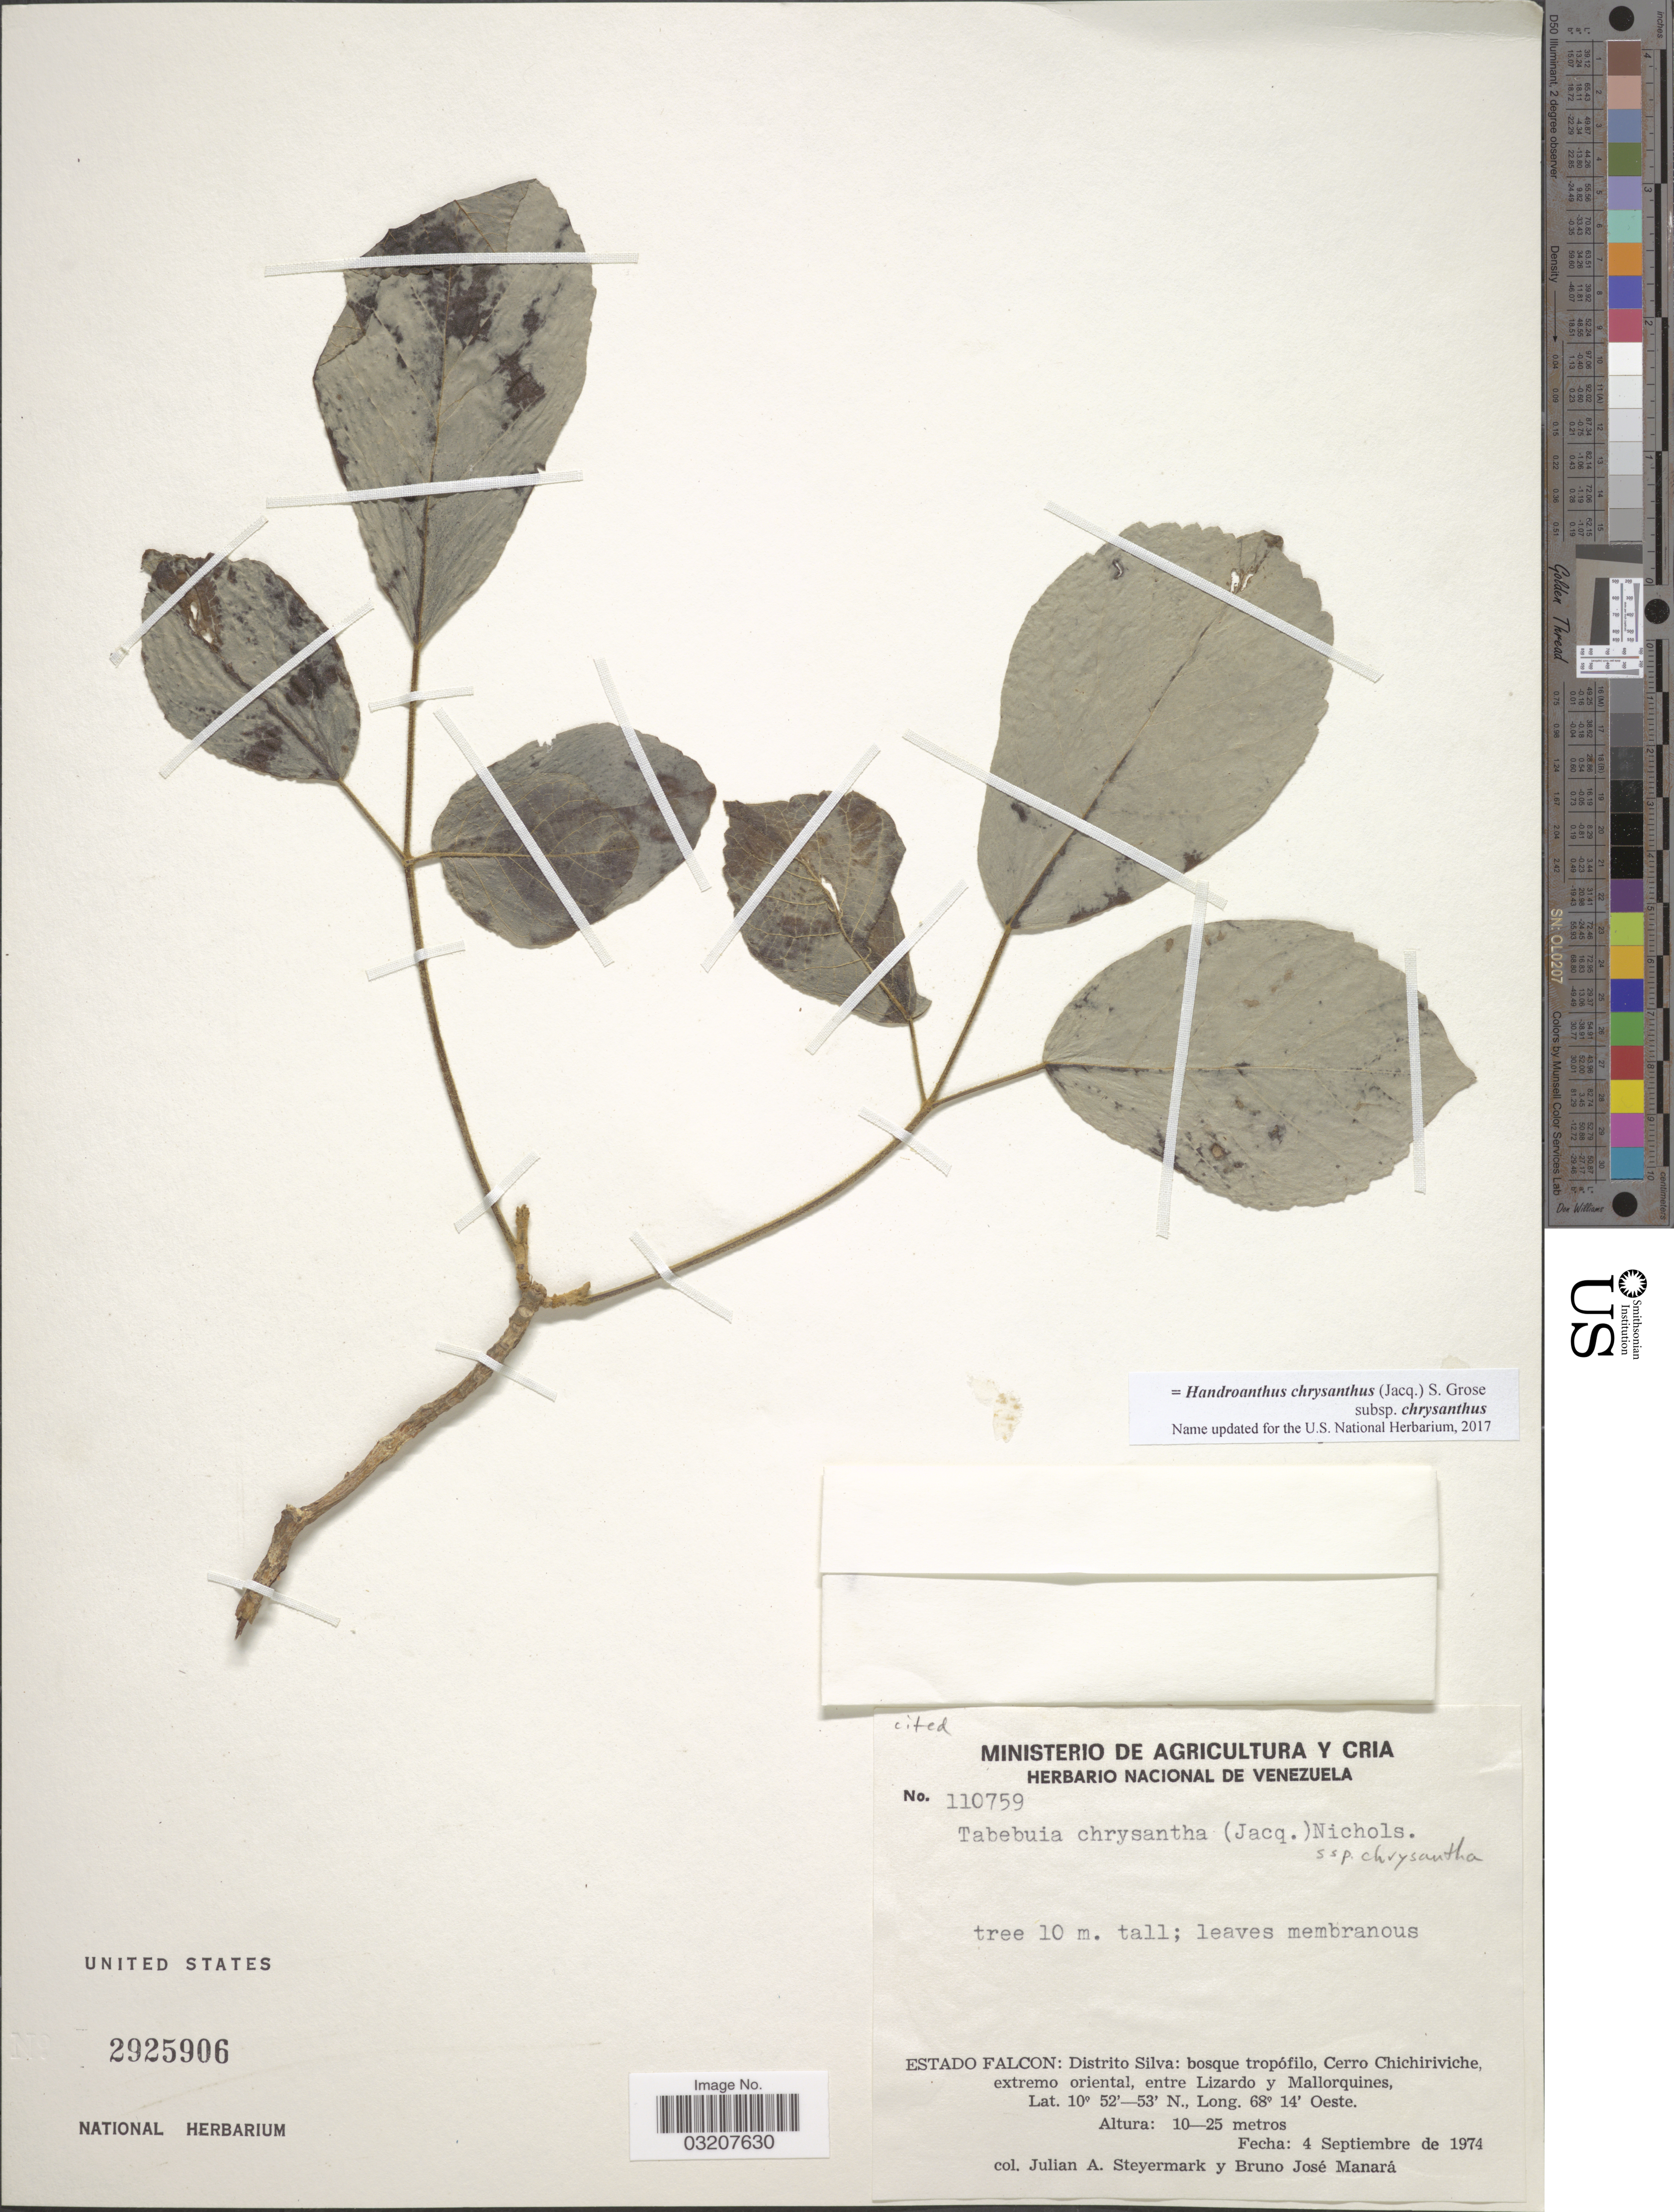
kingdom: Plantae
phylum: Tracheophyta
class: Magnoliopsida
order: Lamiales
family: Bignoniaceae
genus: Handroanthus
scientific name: Handroanthus chrysanthus subsp. chrysanthus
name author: (Jacq.) S.O. Grose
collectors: J. Steyermark & B. Manara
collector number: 110759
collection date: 1974-09-04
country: Venezuela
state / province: Falcón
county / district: Silva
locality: Distrito Silva: bosque tropófilo, Cerro Chichiriviche, extremo oriental, entre Lizardo y Mallorquines.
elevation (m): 10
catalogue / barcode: US 2925906